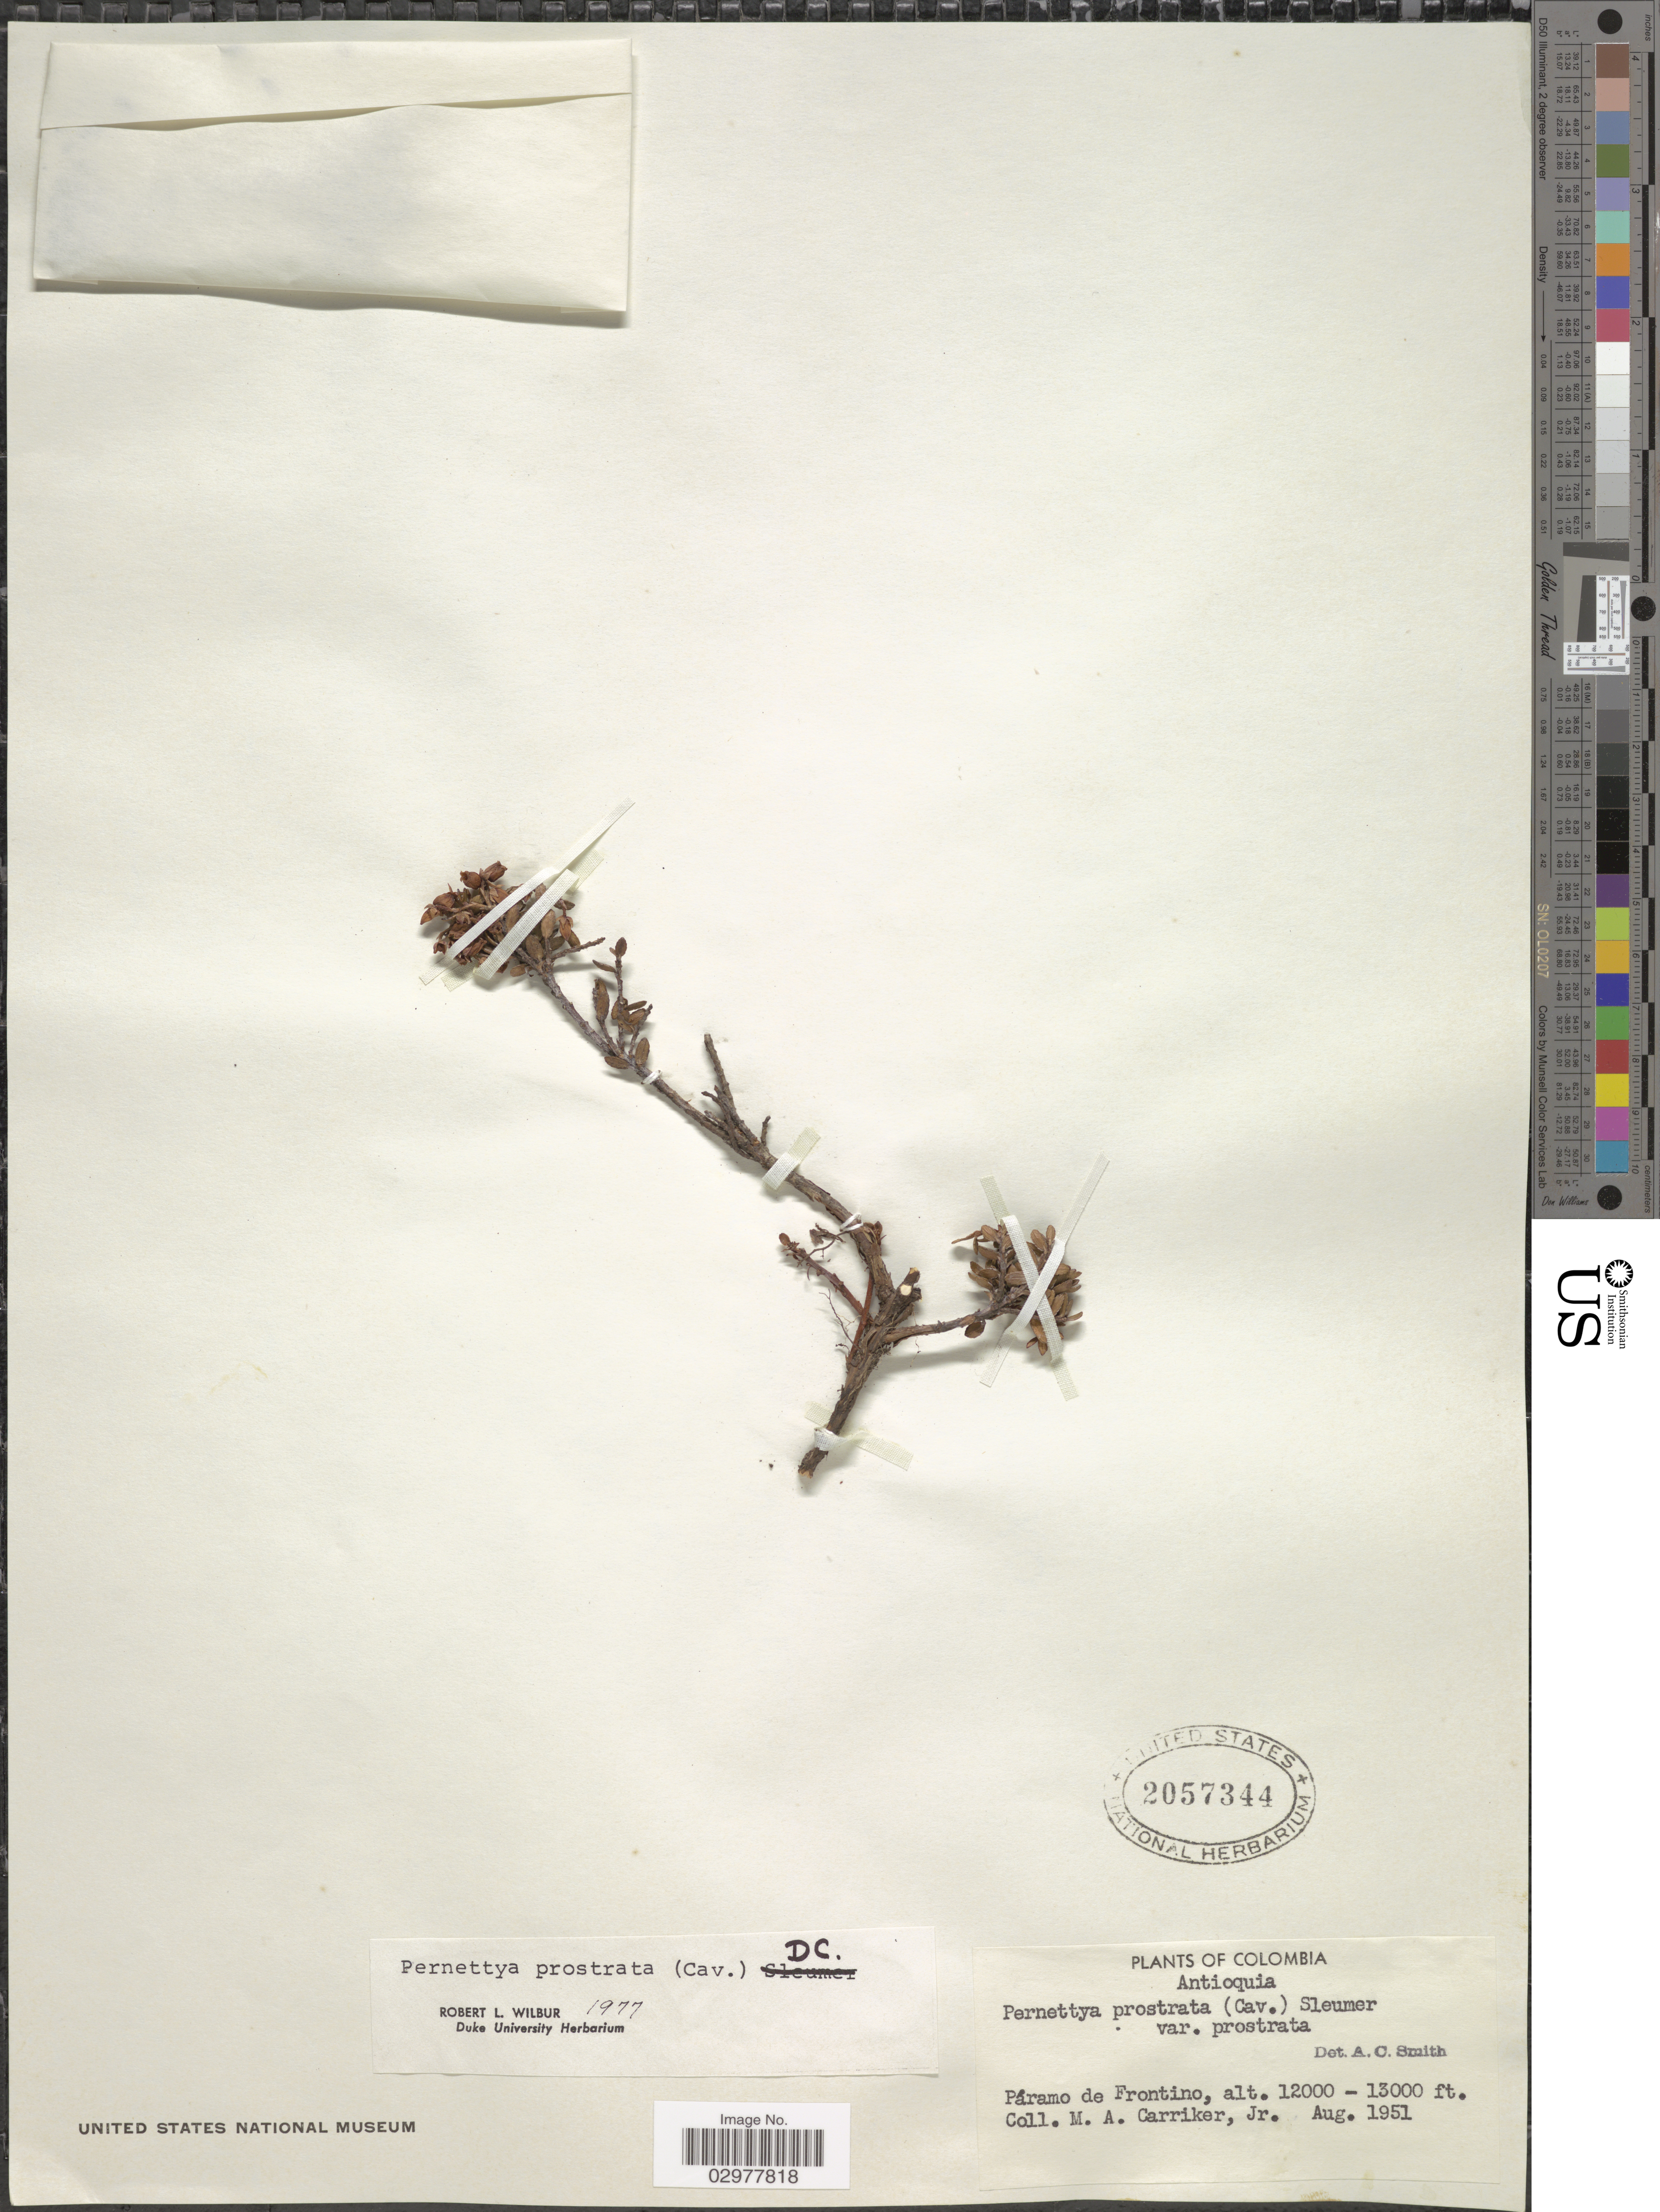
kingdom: Plantae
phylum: Tracheophyta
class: Magnoliopsida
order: Ericales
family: Ericaceae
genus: Pernettya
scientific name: Pernettya prostrata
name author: (Cav.) DC.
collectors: M. A. Carriker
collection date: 1951-08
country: Colombia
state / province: Antioquia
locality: Páramo de Frontino.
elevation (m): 3658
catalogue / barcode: US 2057344